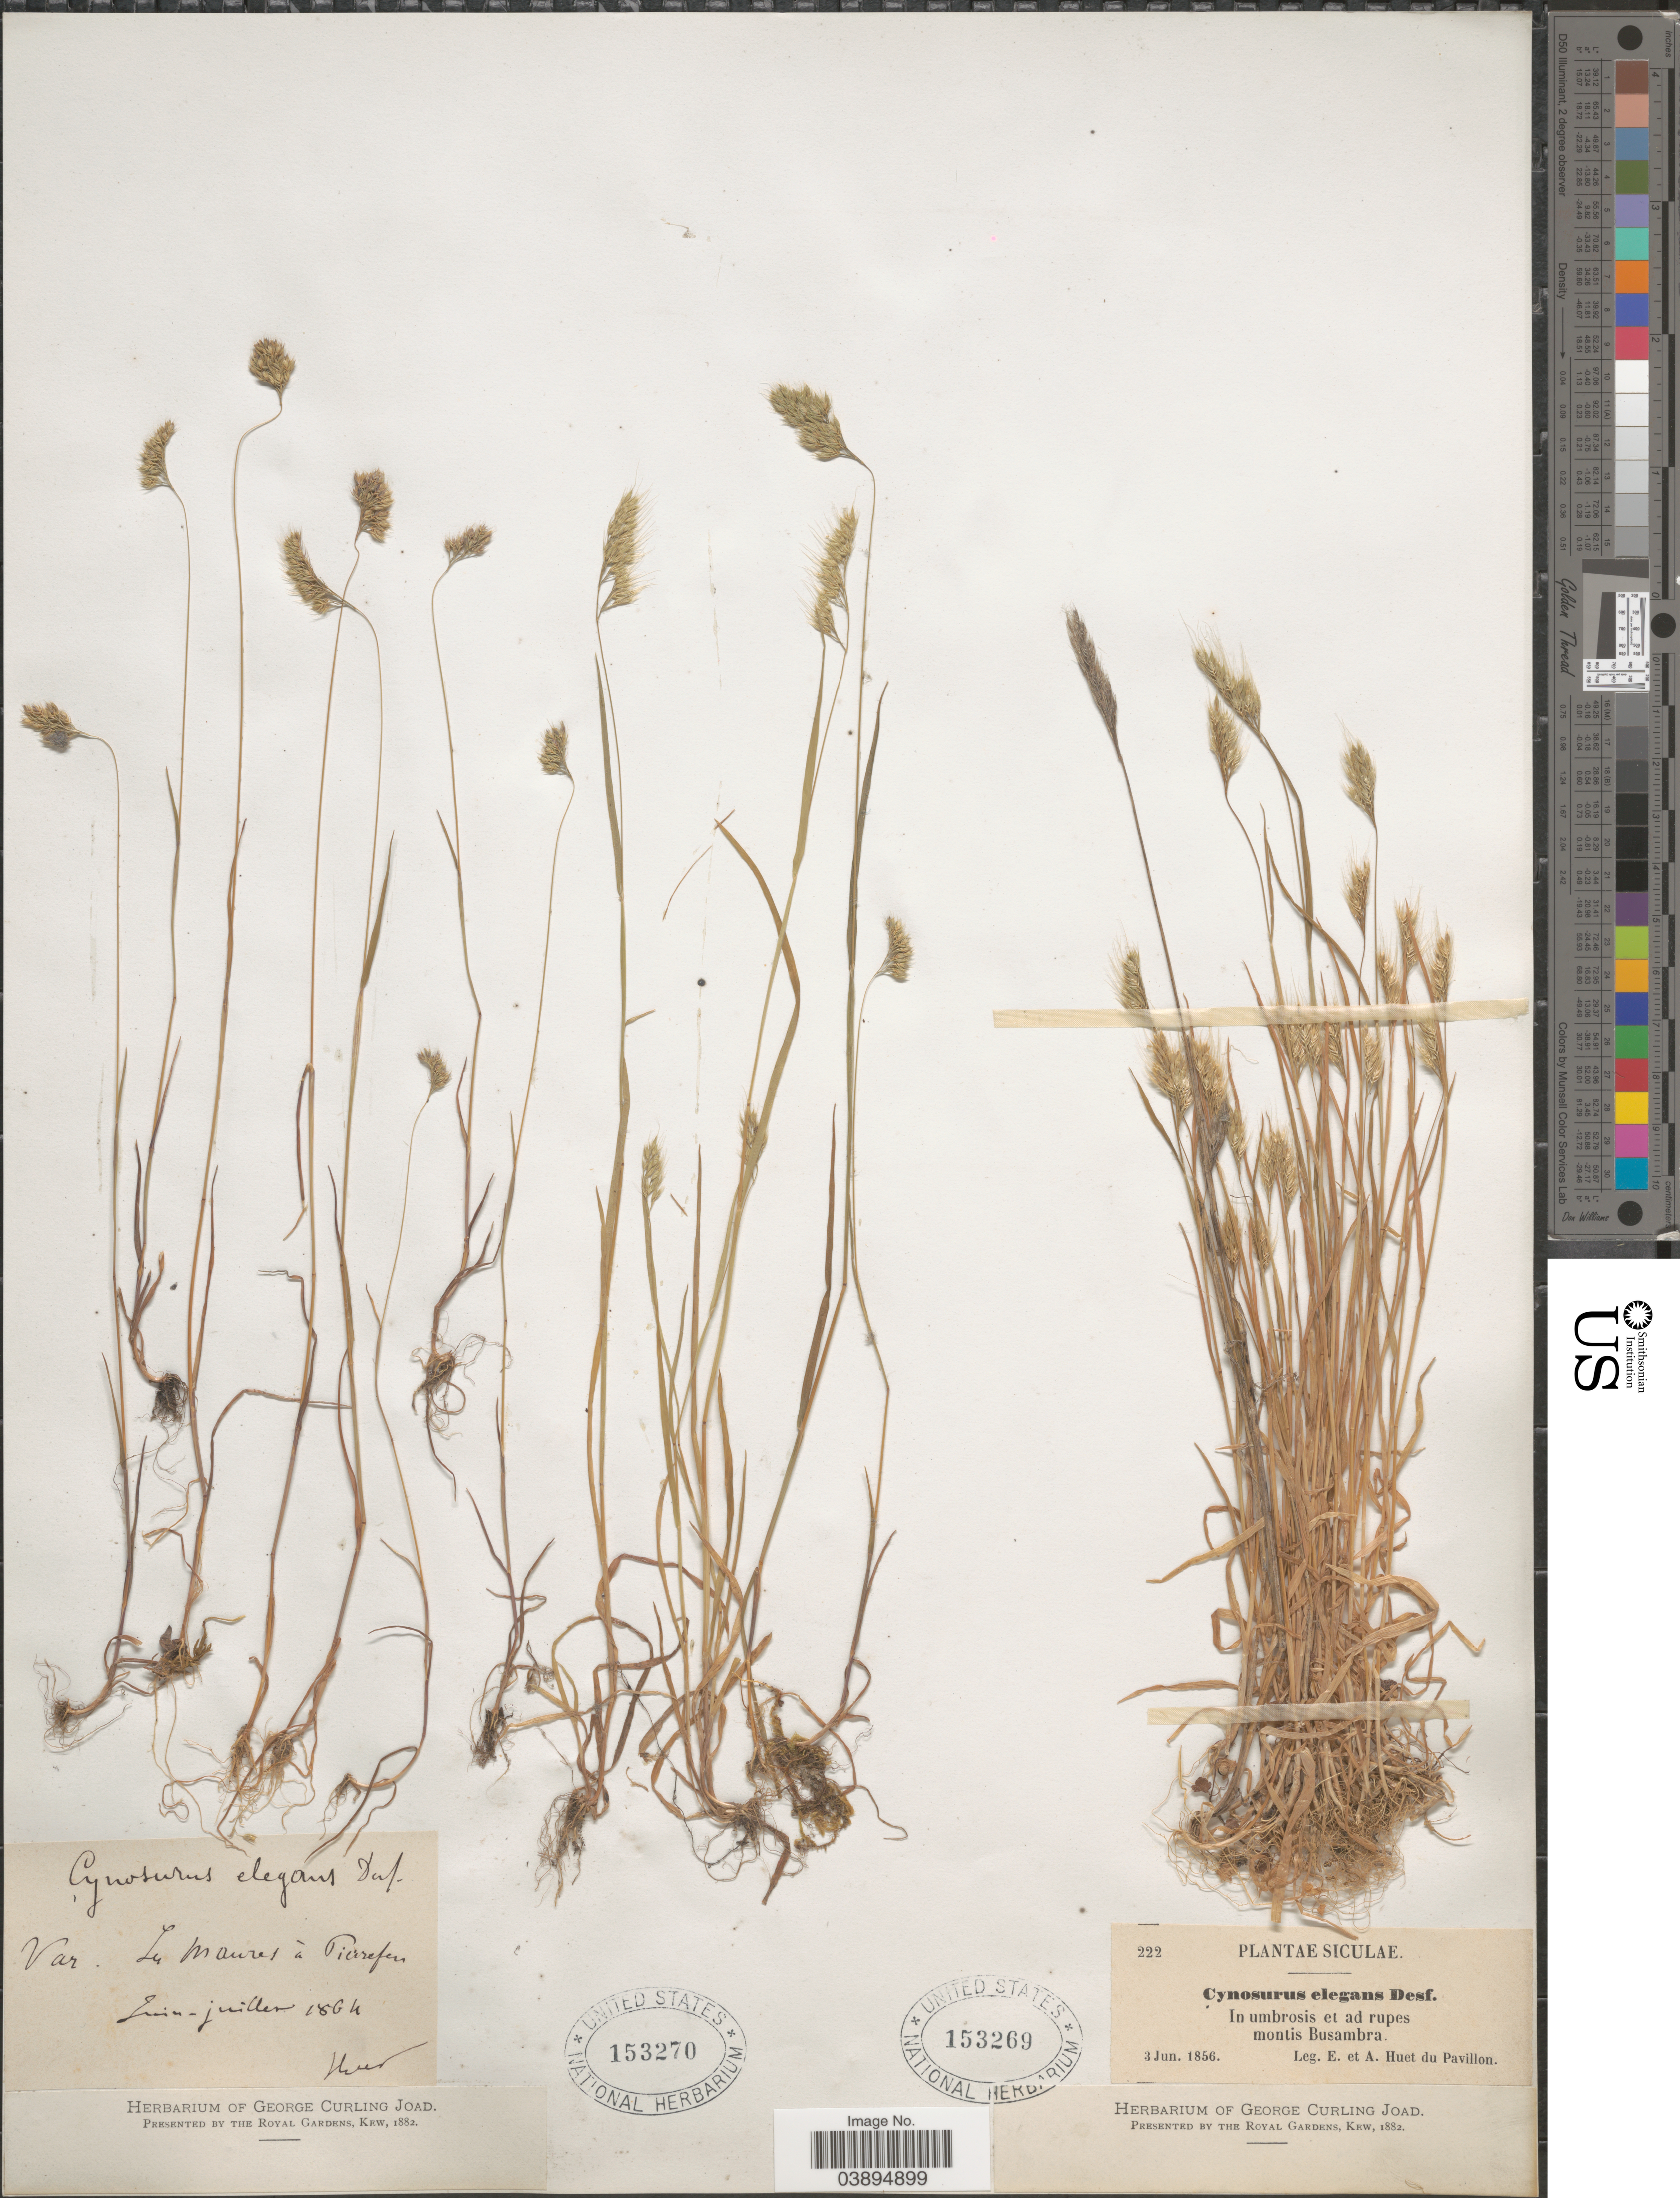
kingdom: Plantae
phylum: Tracheophyta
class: Liliopsida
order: Poales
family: Poaceae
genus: Cynosurus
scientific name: Cynosurus elegans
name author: Desf.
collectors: -. Huet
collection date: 1864-06/1864-07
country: France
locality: La Maures à Pierrefeu.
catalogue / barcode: US 152370